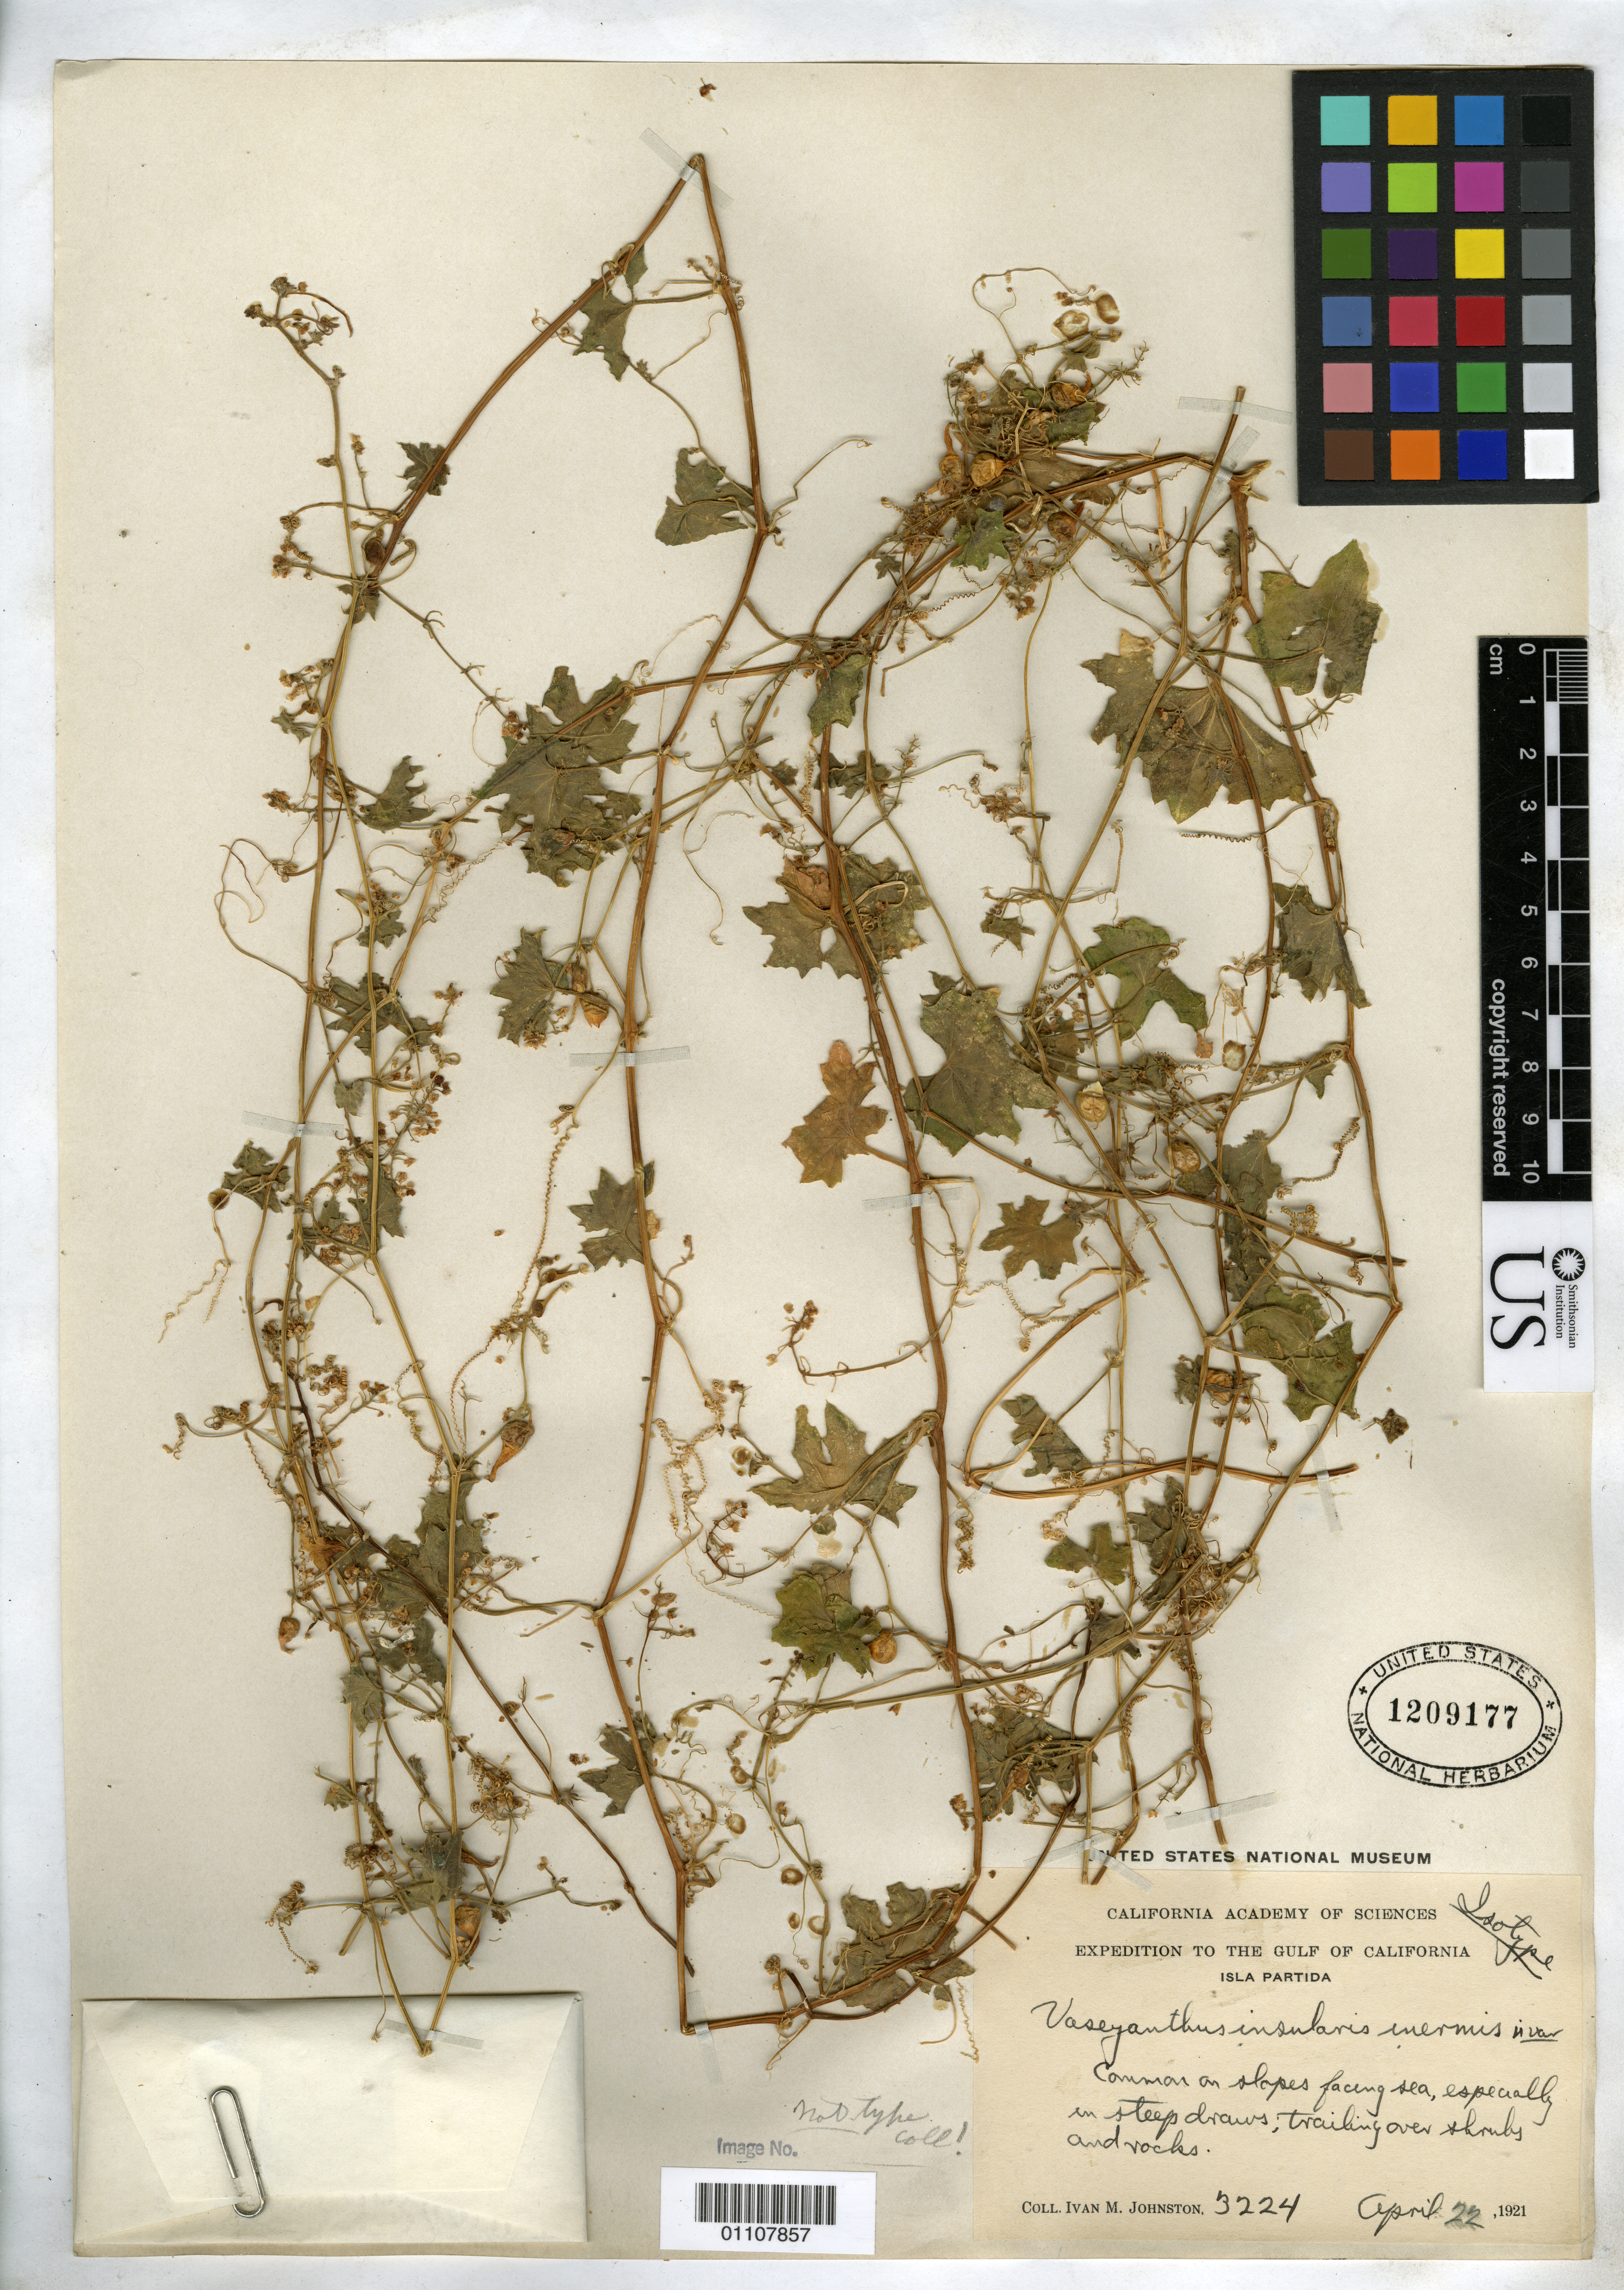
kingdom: Plantae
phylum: Tracheophyta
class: Magnoliopsida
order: Cucurbitales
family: Cucurbitaceae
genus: Vaseyanthus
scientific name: Vaseyanthus insularis var. inermis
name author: I.M. Johnst.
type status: Isotype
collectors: I.M. Johnston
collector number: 3224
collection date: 1921-04-22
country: Mexico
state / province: Baja California Sur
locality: Isla Partida, The Gulf of California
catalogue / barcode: US 1209177